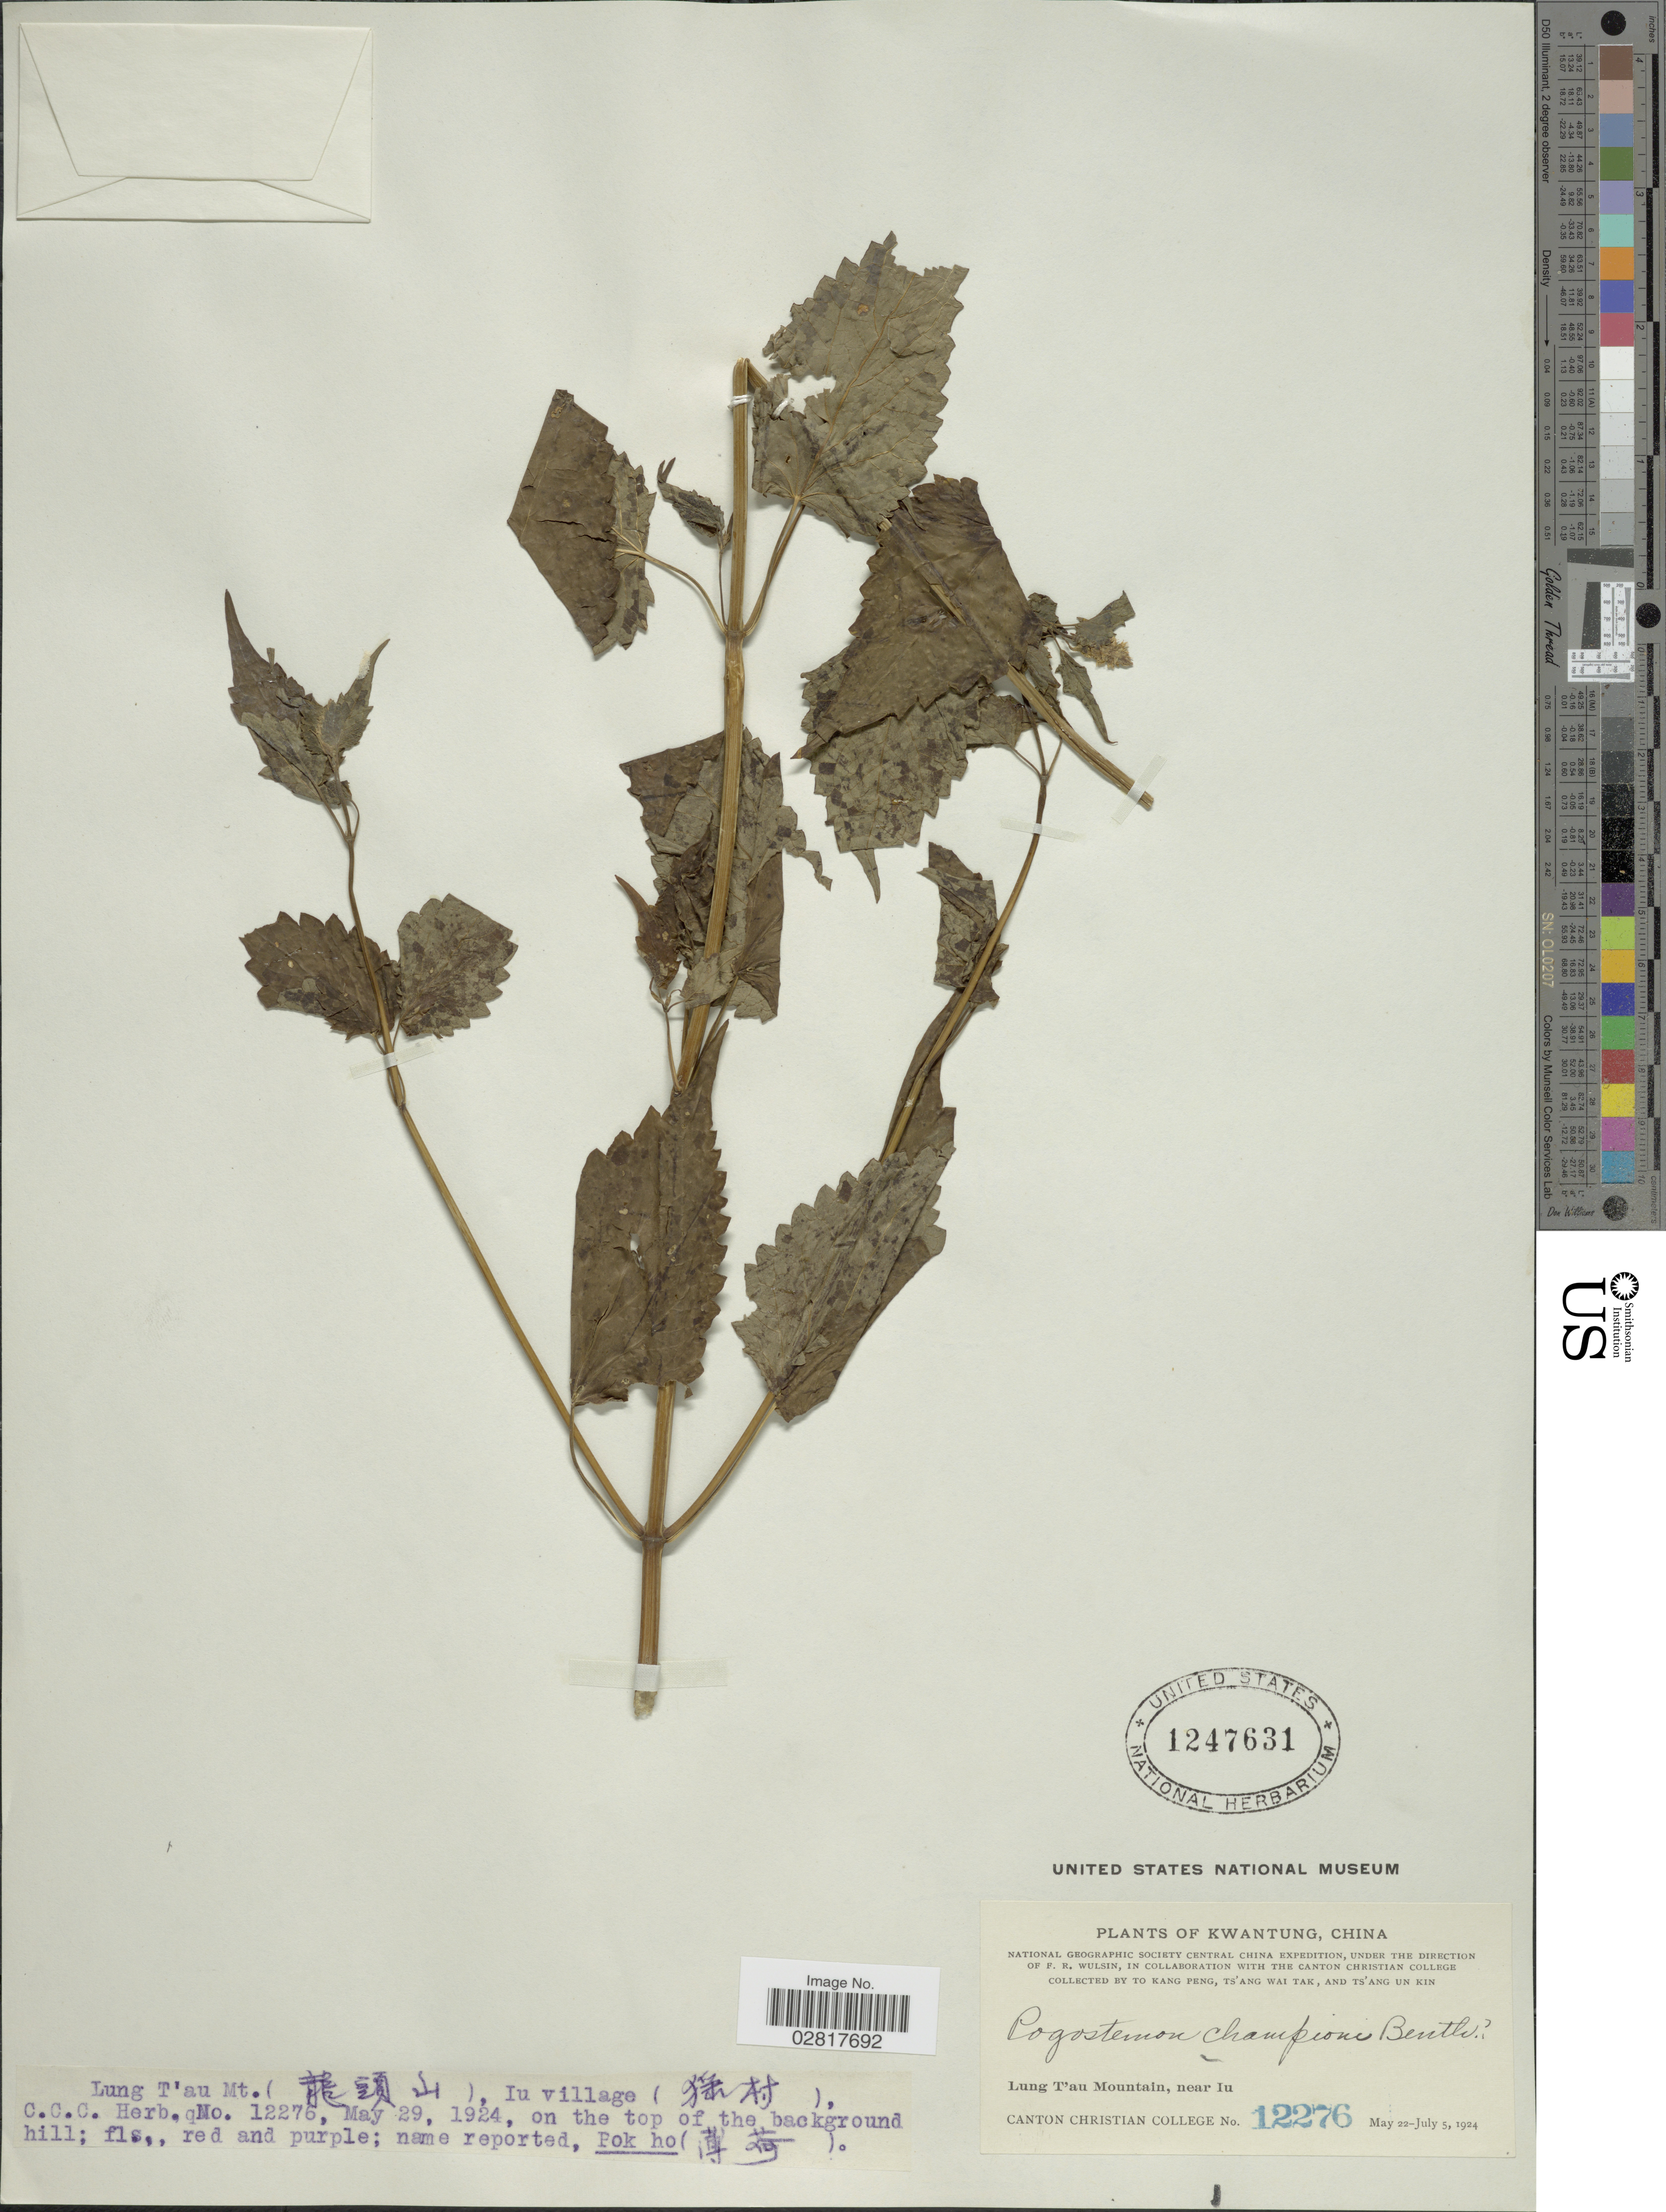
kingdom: Plantae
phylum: Tracheophyta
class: Magnoliopsida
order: Lamiales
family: Lamiaceae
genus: Pogostemon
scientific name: Pogostemon championii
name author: Prain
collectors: Kang Peng To, W. T. Tsang & Ts' Ang Un Kin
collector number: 12276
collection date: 1924-05-29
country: China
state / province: Guangdong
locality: Kwantung. Lung T'au Mountain, near Iu village.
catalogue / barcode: US 1247631